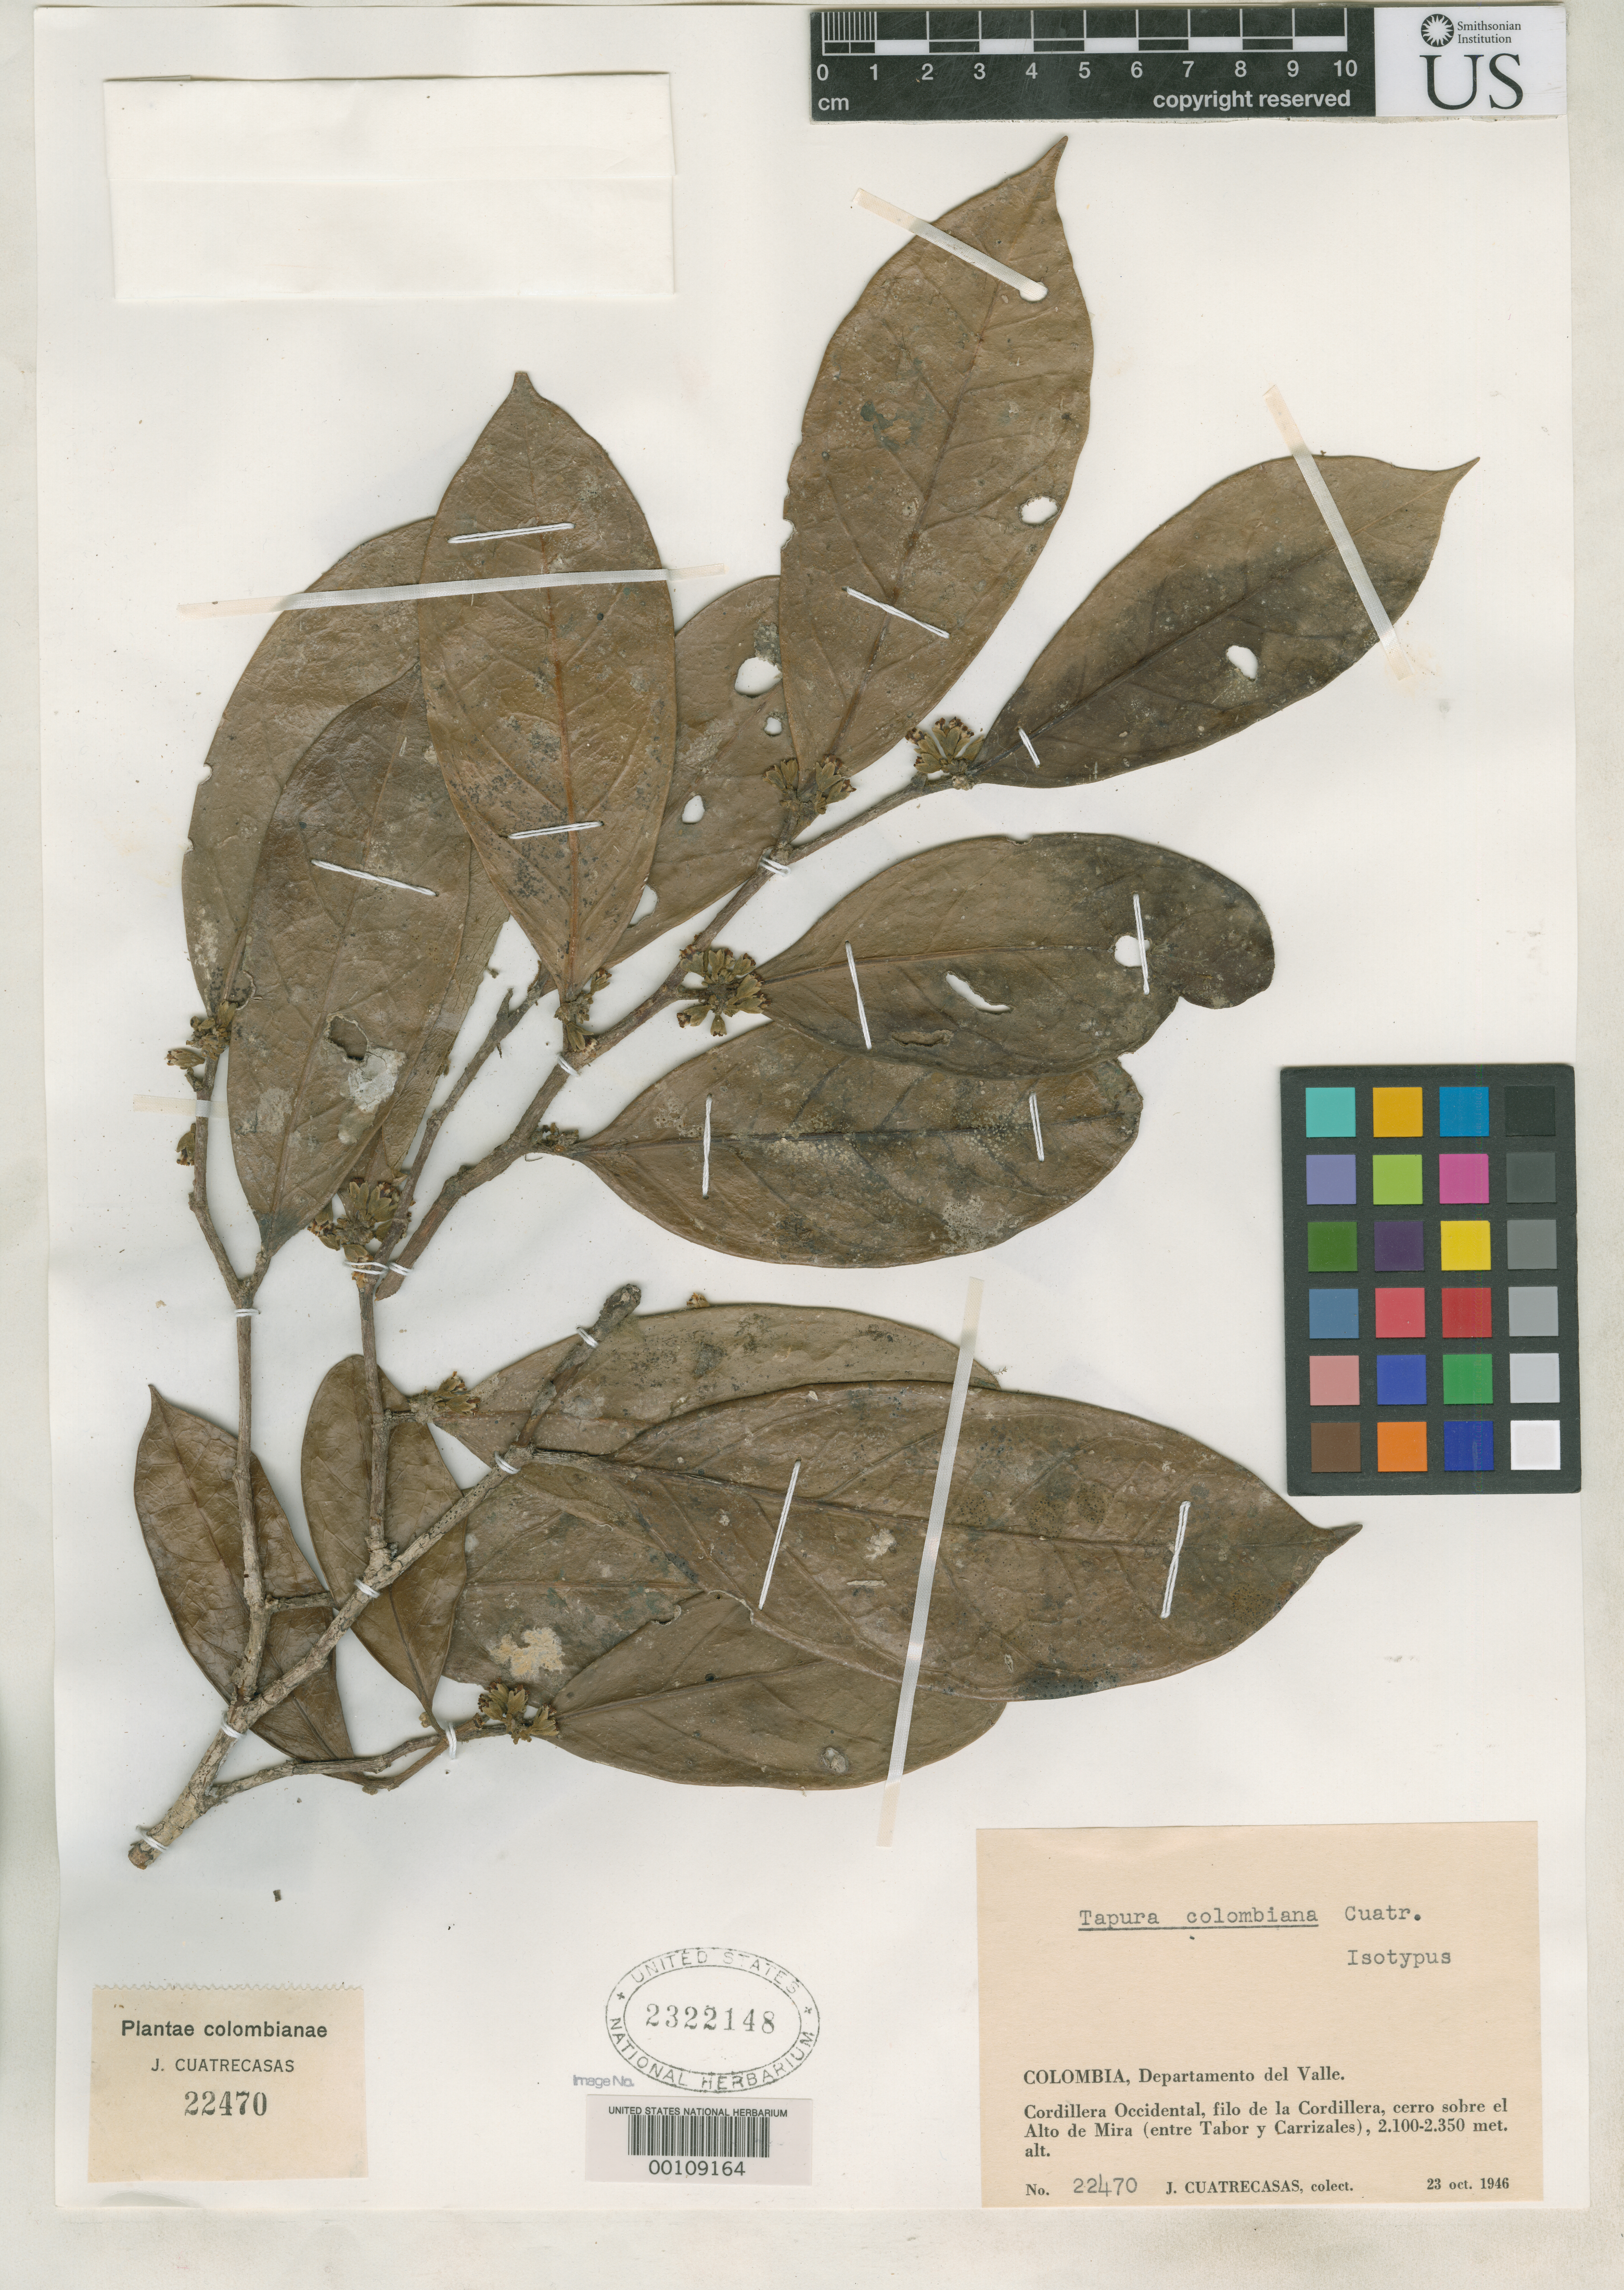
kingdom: Plantae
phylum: Tracheophyta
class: Magnoliopsida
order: Malpighiales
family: Dichapetalaceae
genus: Tapura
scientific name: Tapura colombiana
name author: Cuatrec.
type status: Isotype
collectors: J. Cuatrecasas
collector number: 22470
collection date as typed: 23 Oct 1946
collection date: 1946-10-23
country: Colombia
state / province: Valle del Cauca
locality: Cordillera Occidental.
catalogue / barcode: US 2322148